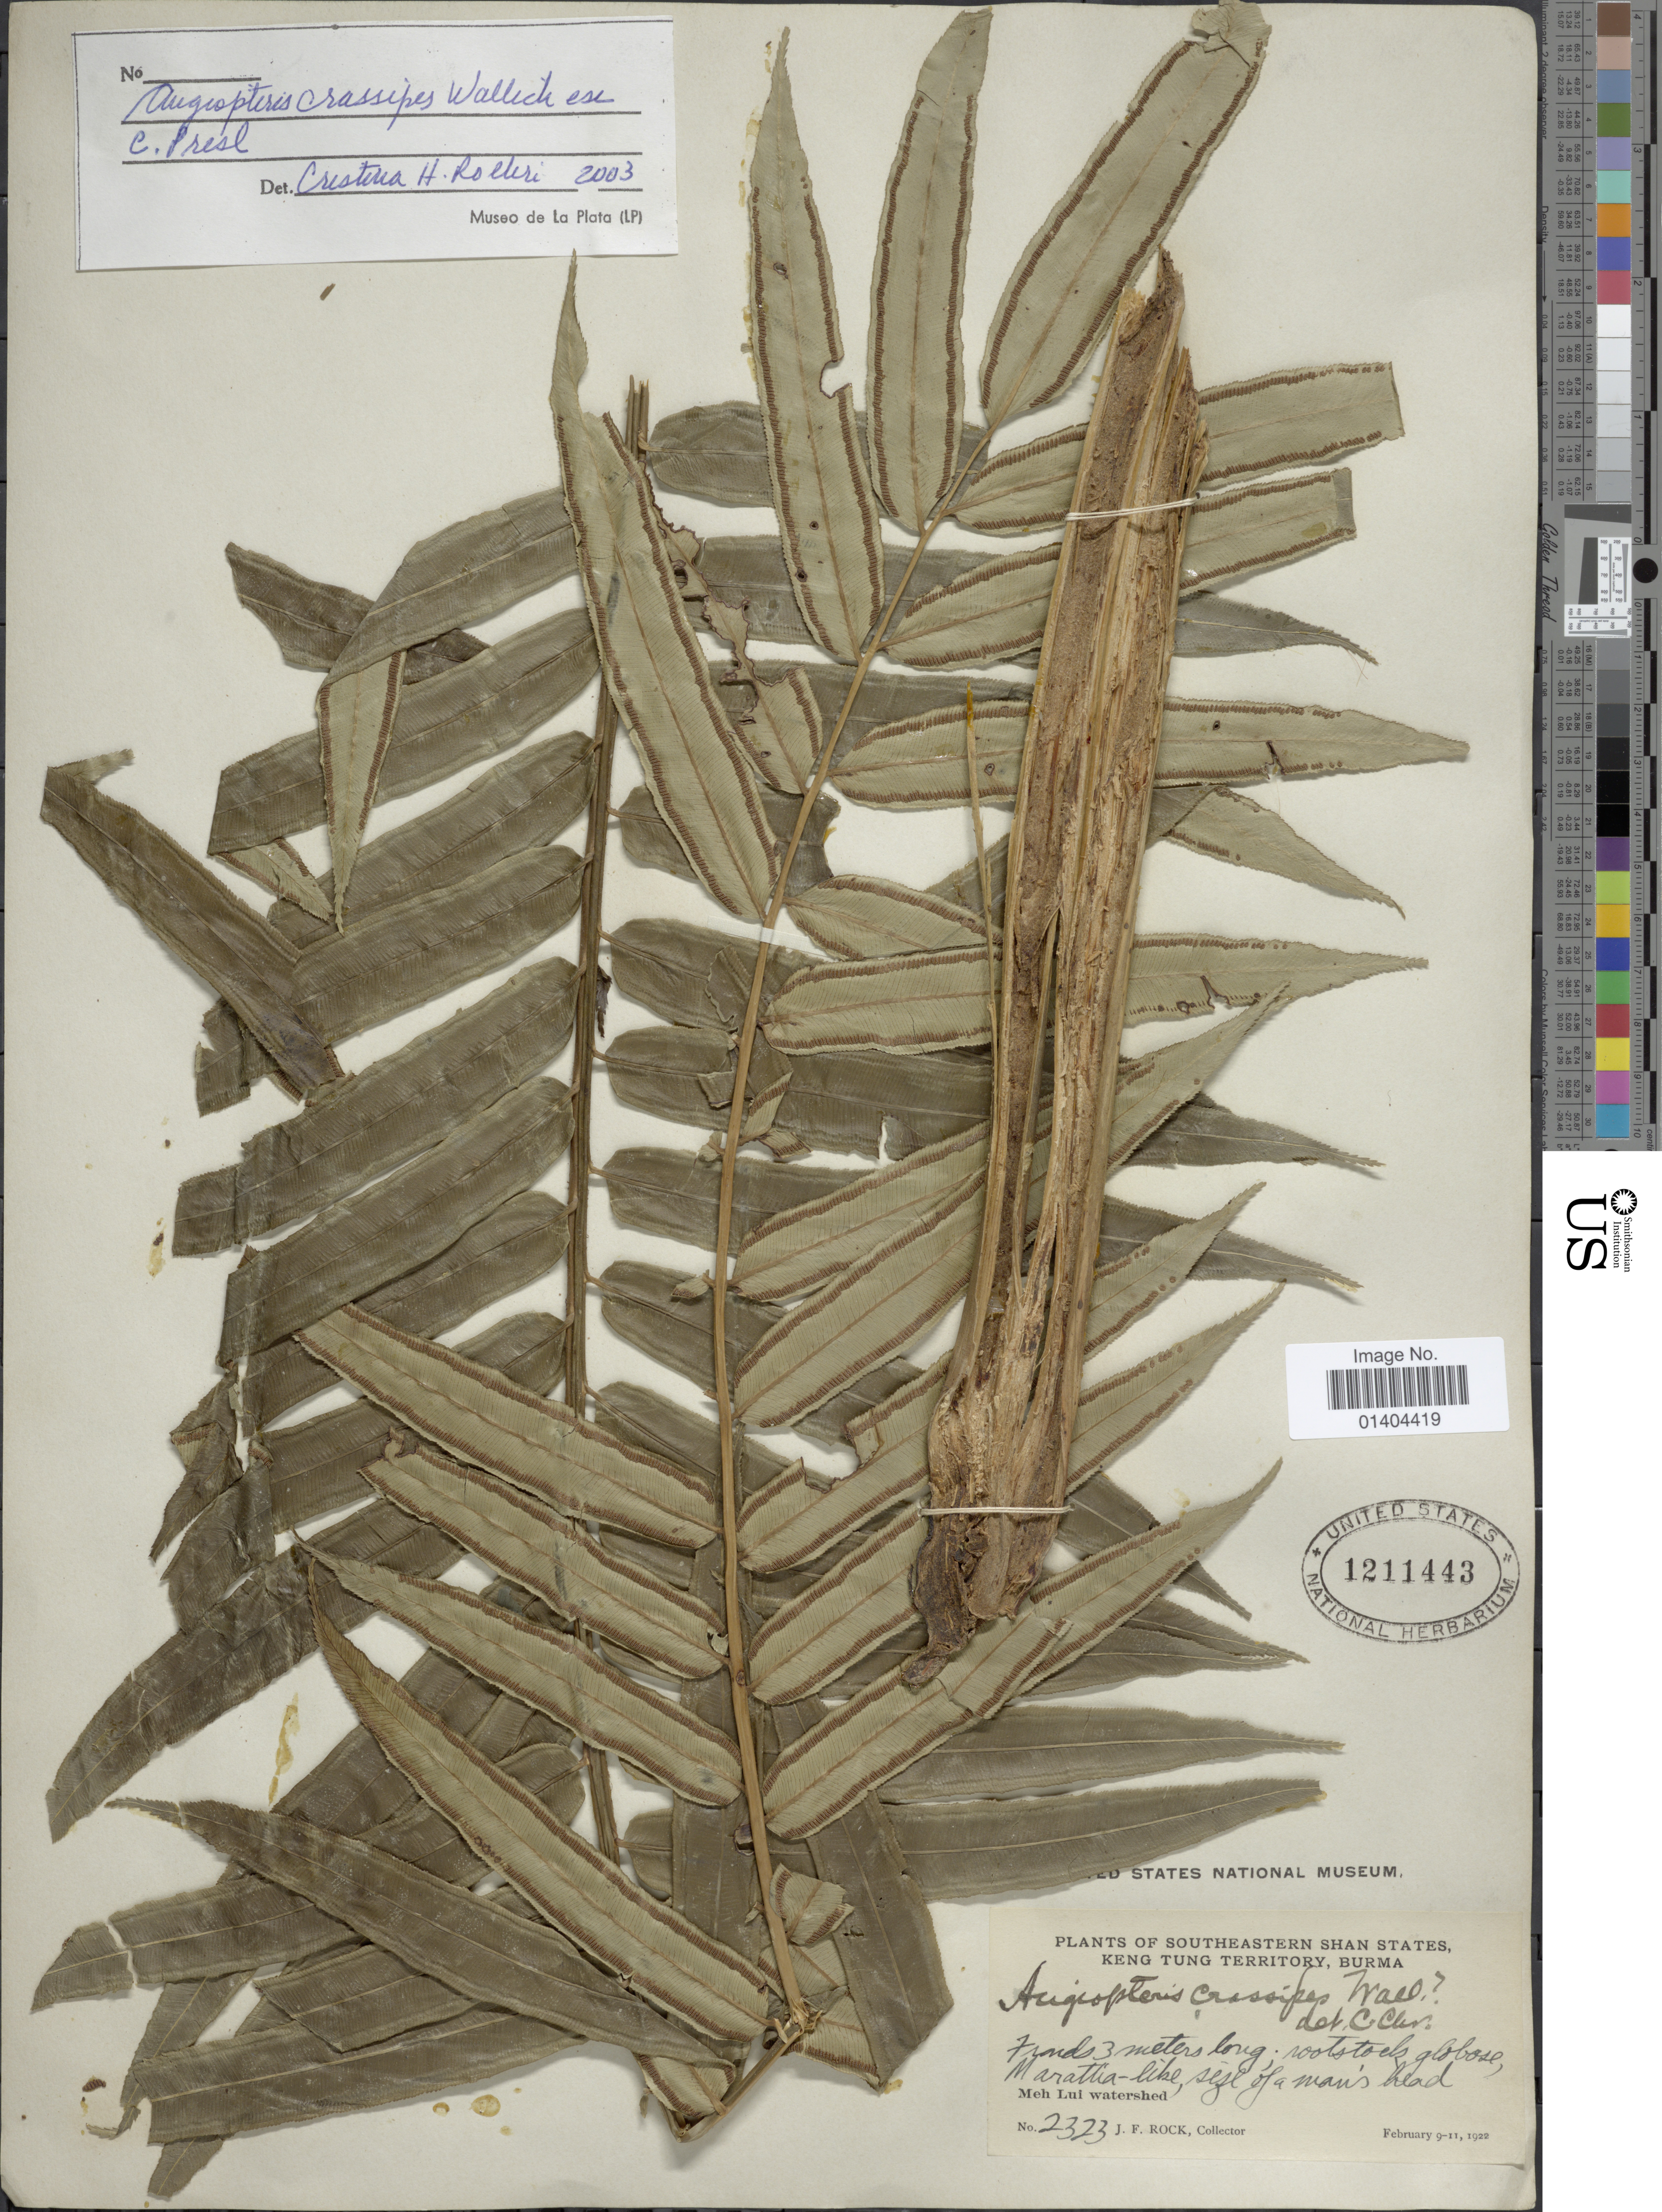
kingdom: Plantae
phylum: Tracheophyta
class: Polypodiopsida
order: Marattiales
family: Marattiaceae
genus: Angiopteris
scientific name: Angiopteris crassipes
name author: Wall. ex C. Presl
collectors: J. Rock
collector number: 2323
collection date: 1922-02-09/1922-02-11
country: Myanmar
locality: Meh Lui watershed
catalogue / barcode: US 1211443